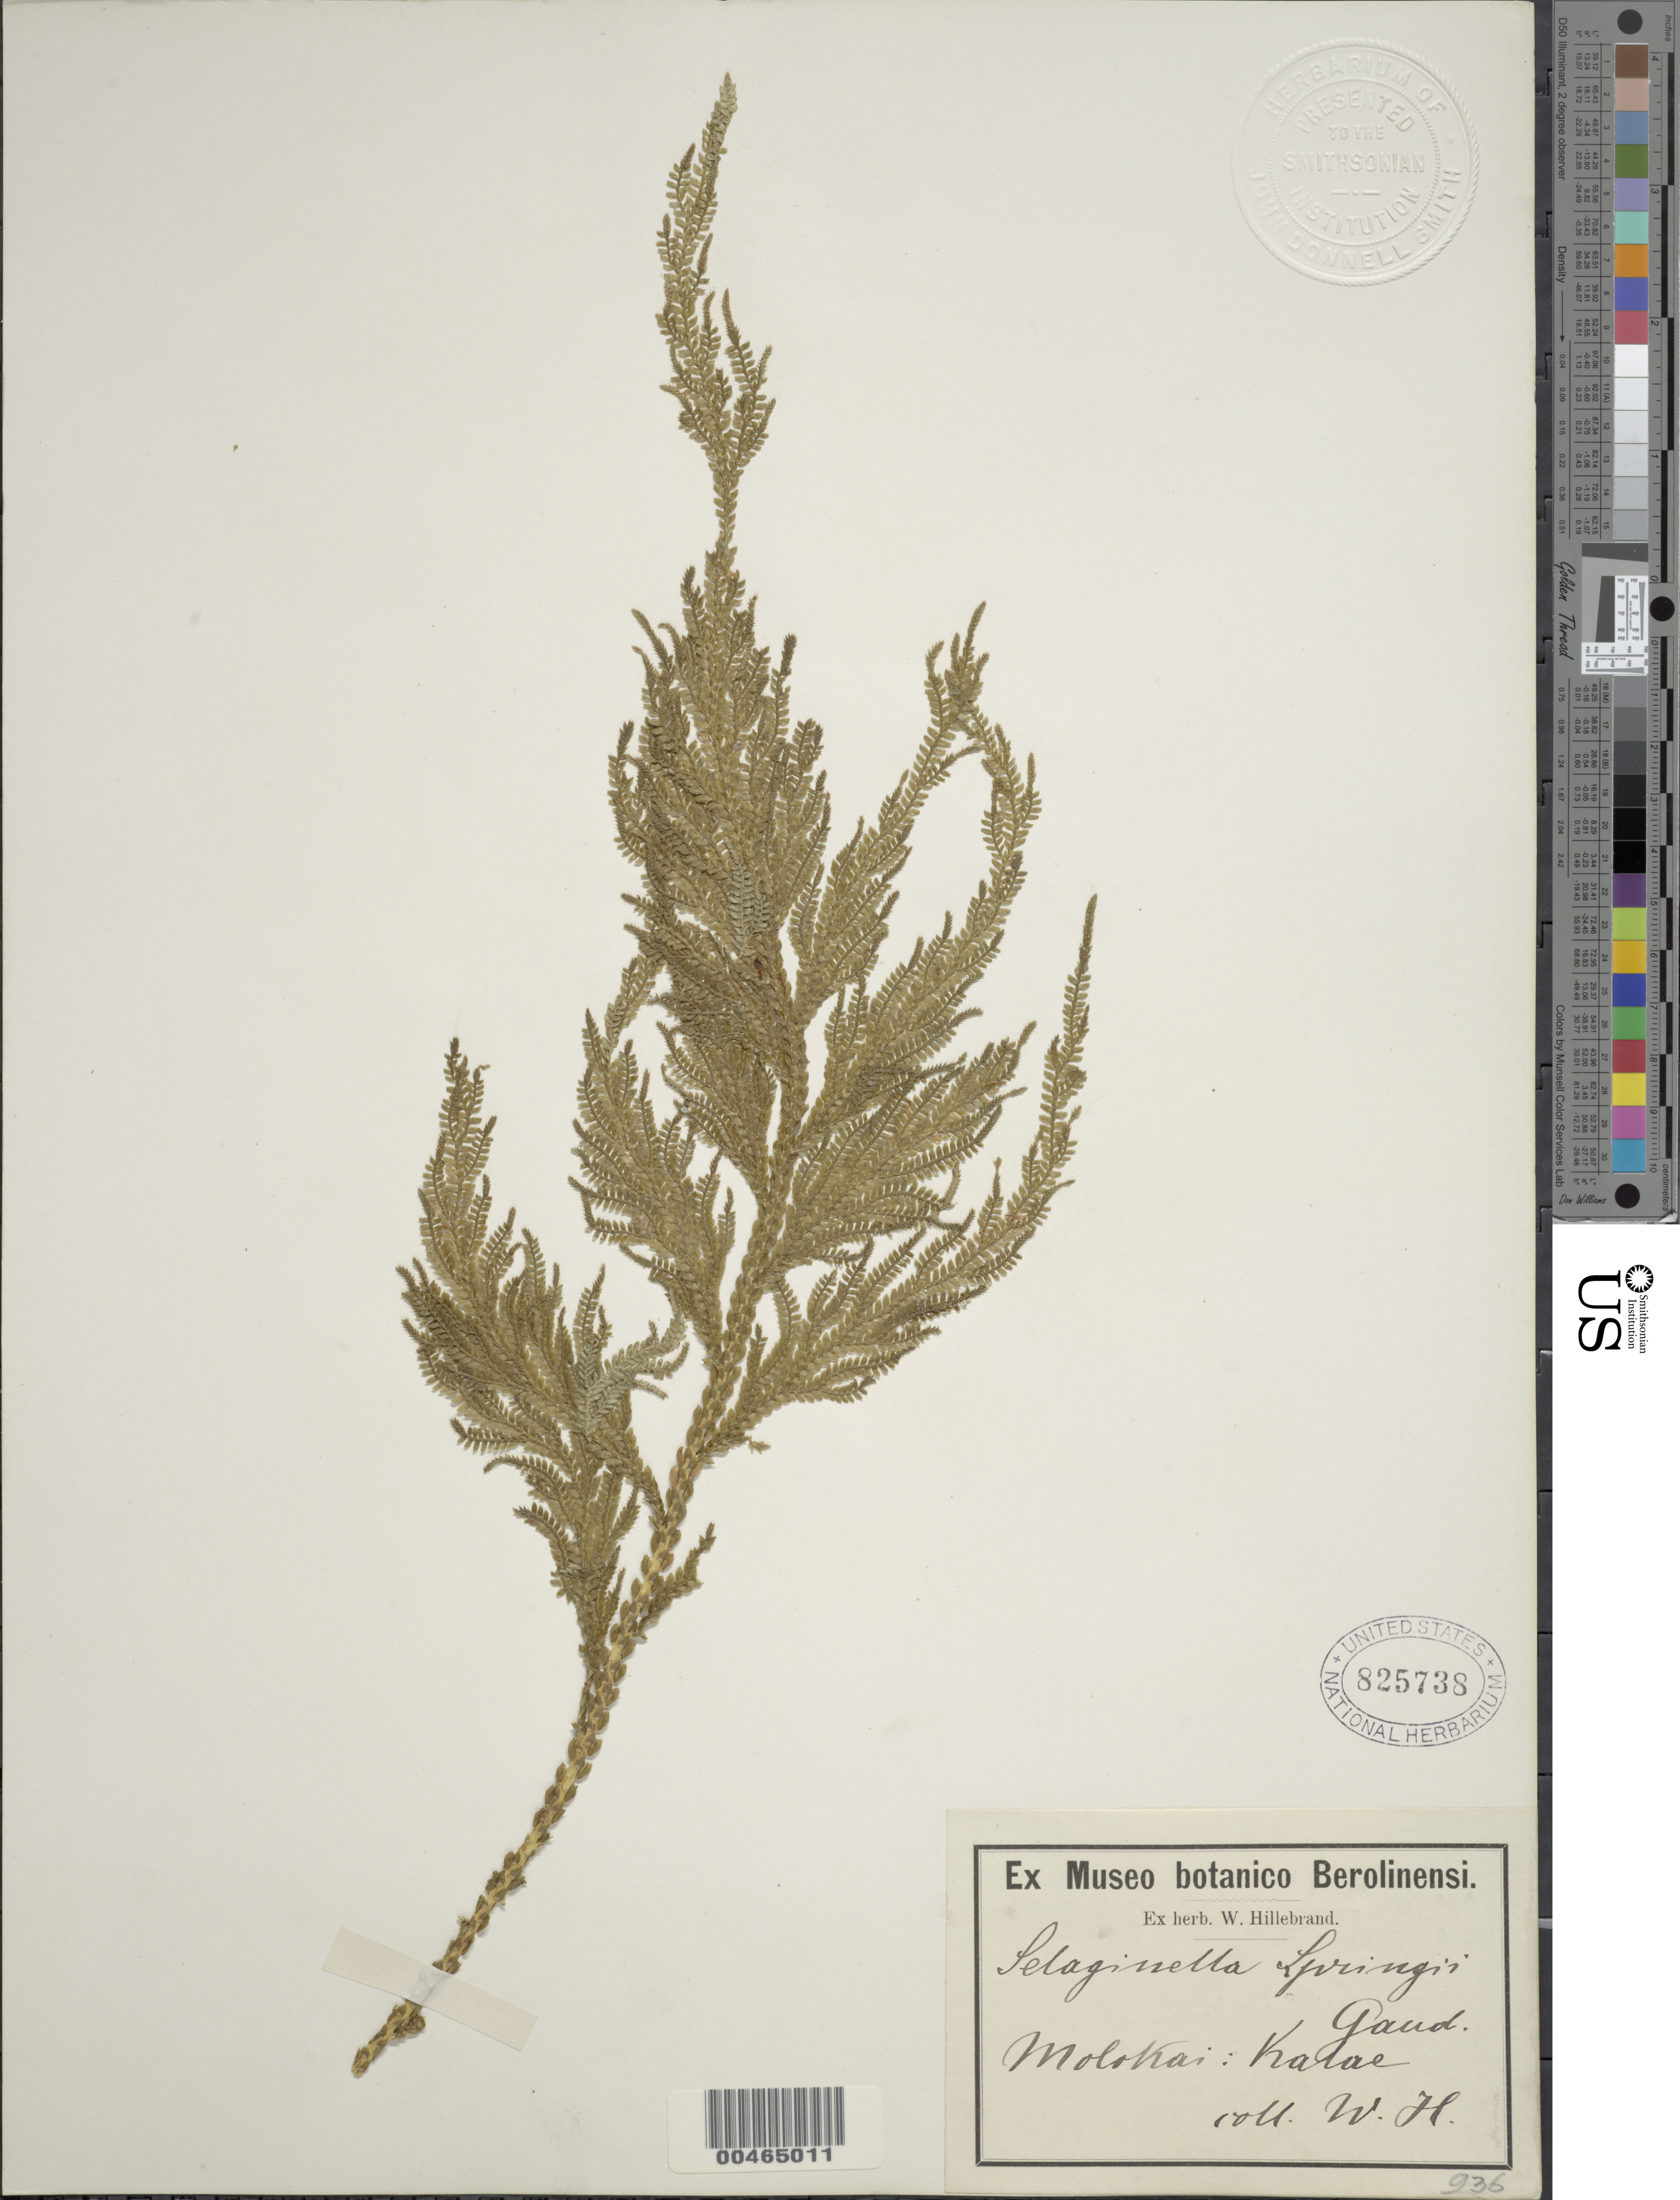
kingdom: Plantae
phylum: Tracheophyta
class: Lycopodiopsida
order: Selaginellales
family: Selaginellaceae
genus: Selaginella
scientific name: Selaginella arbuscula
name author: (Kualf.) Spring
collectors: W. Hillebrand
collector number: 936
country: United States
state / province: Hawaii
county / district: Maui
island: Moloka'i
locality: Kalae, Molokai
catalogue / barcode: US 825738